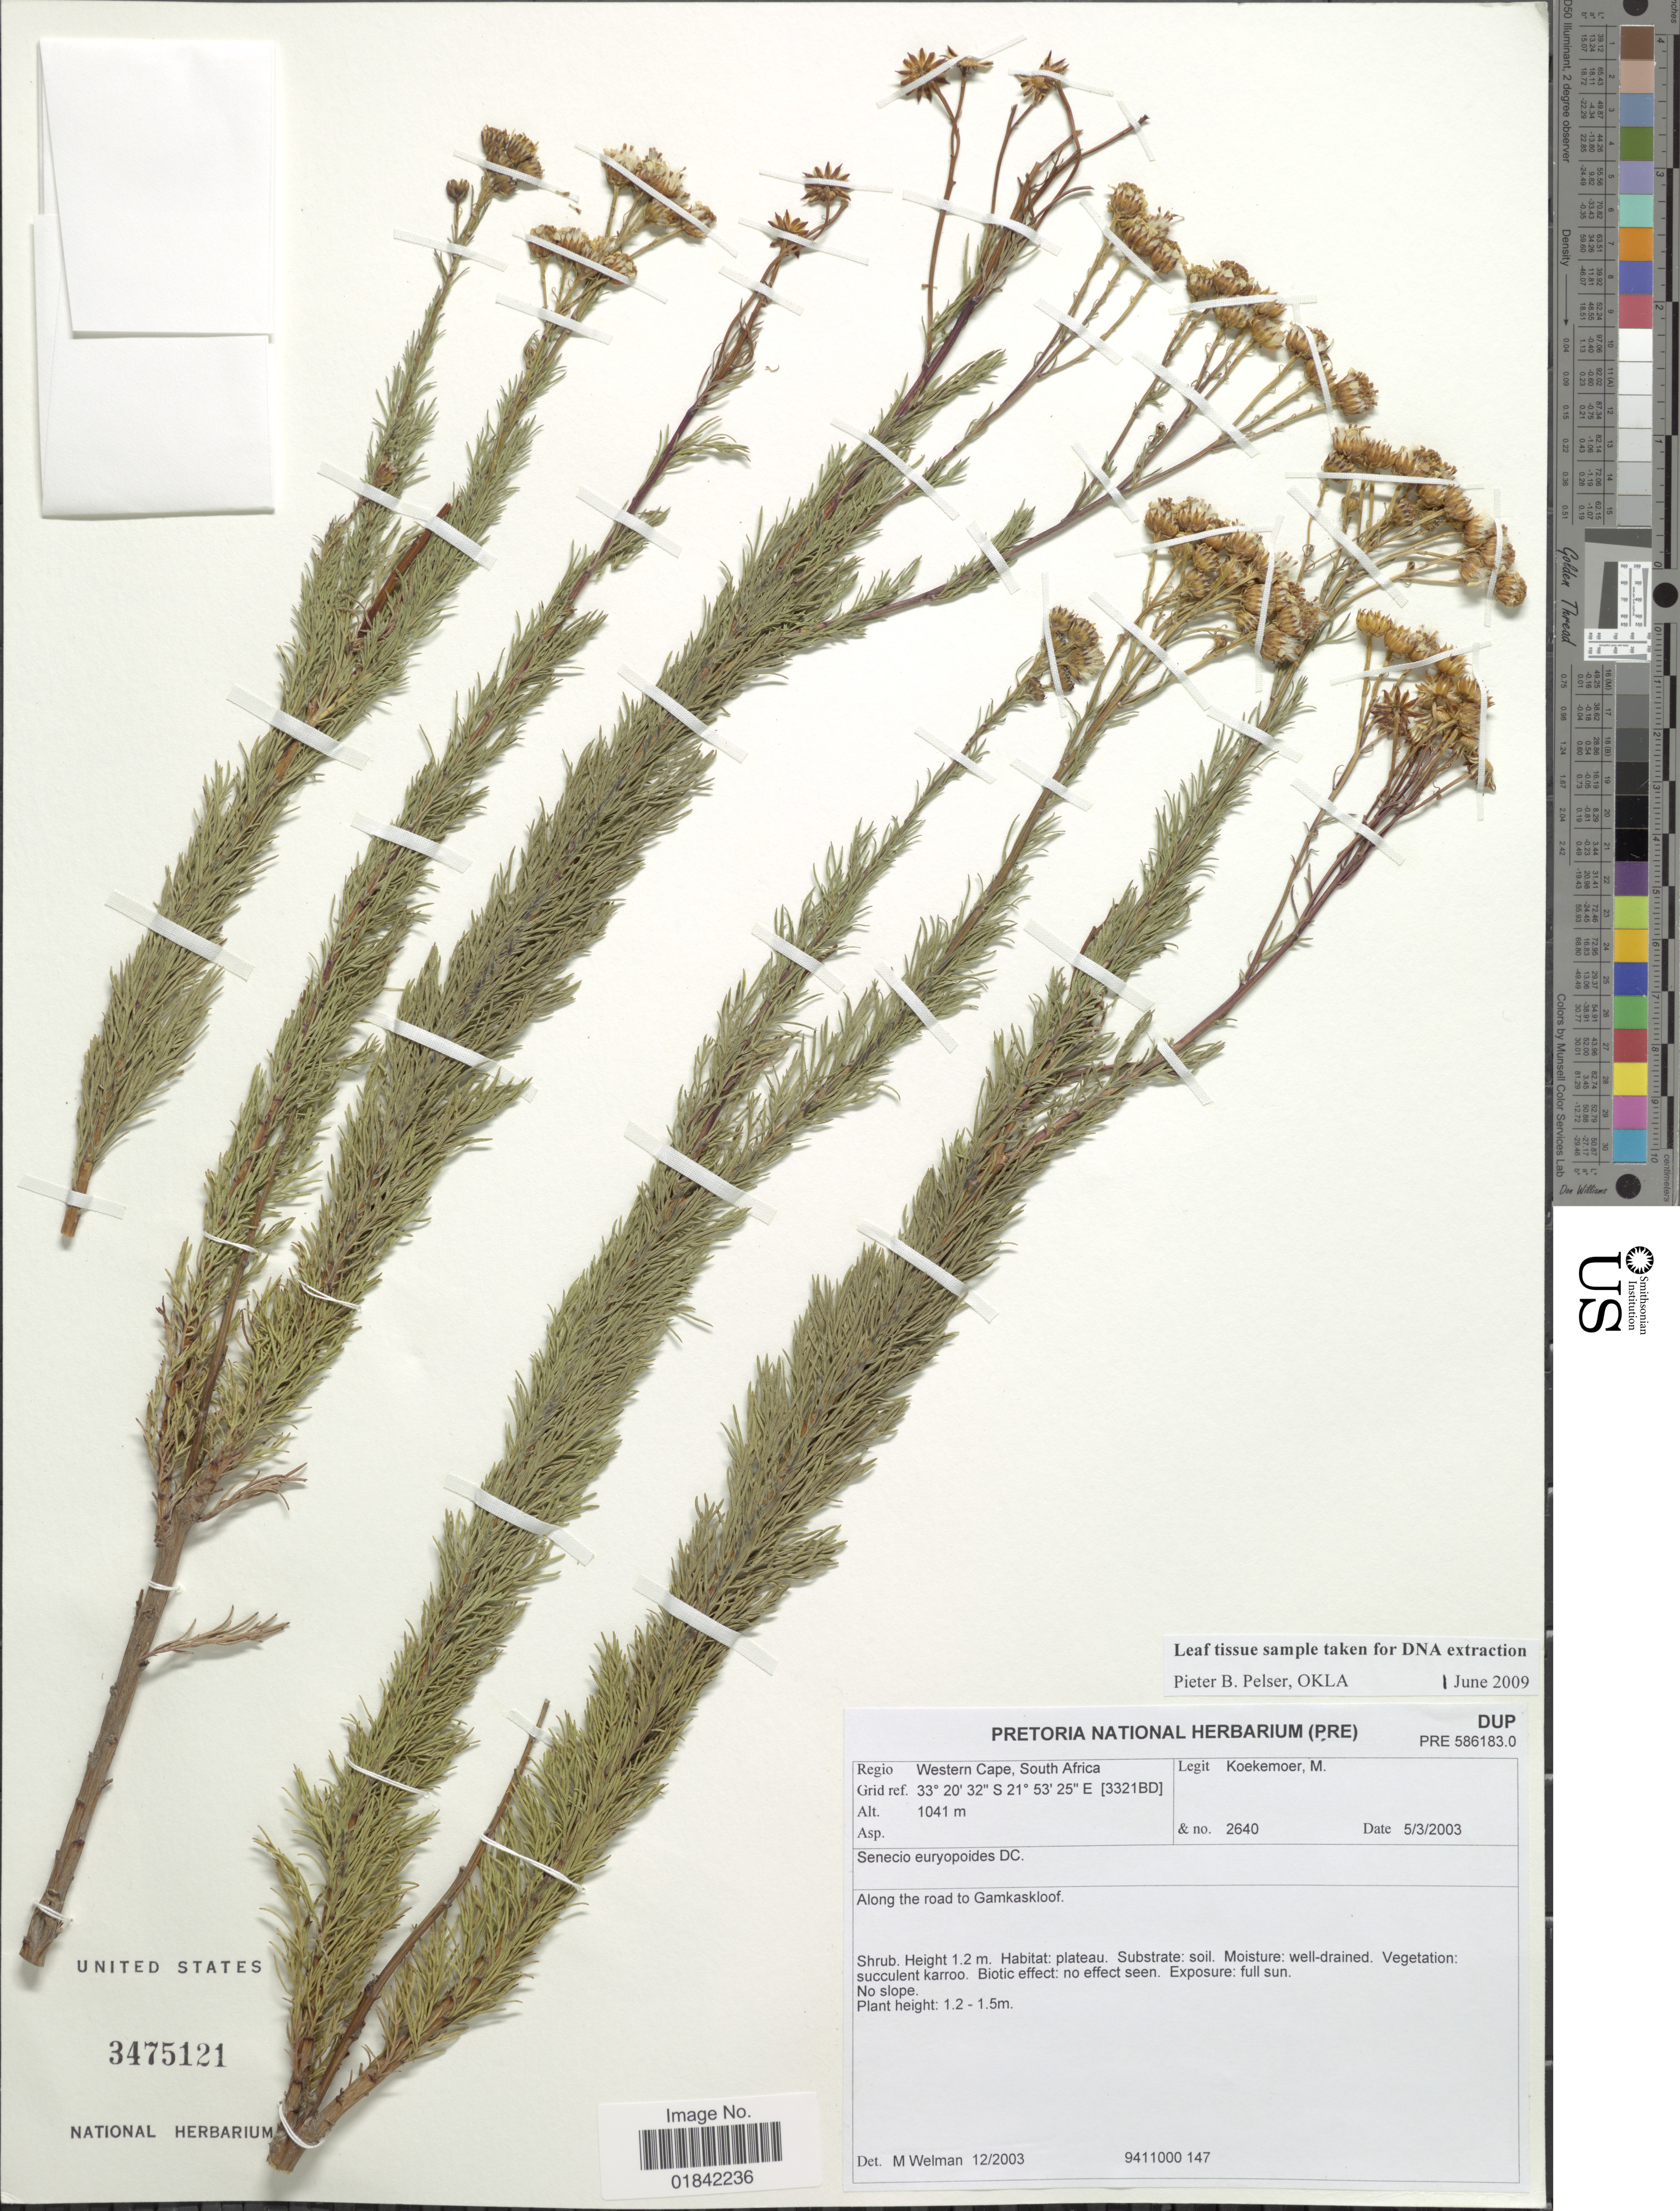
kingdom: Plantae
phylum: Tracheophyta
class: Magnoliopsida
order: Asterales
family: Asteraceae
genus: Senecio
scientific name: Senecio euryopoides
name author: DC.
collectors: M. Koekemoer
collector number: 2640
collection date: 2003-03-05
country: South Africa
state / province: Western Cape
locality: Along the road to Gamkaskloof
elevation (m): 1041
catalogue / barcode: US 3475121